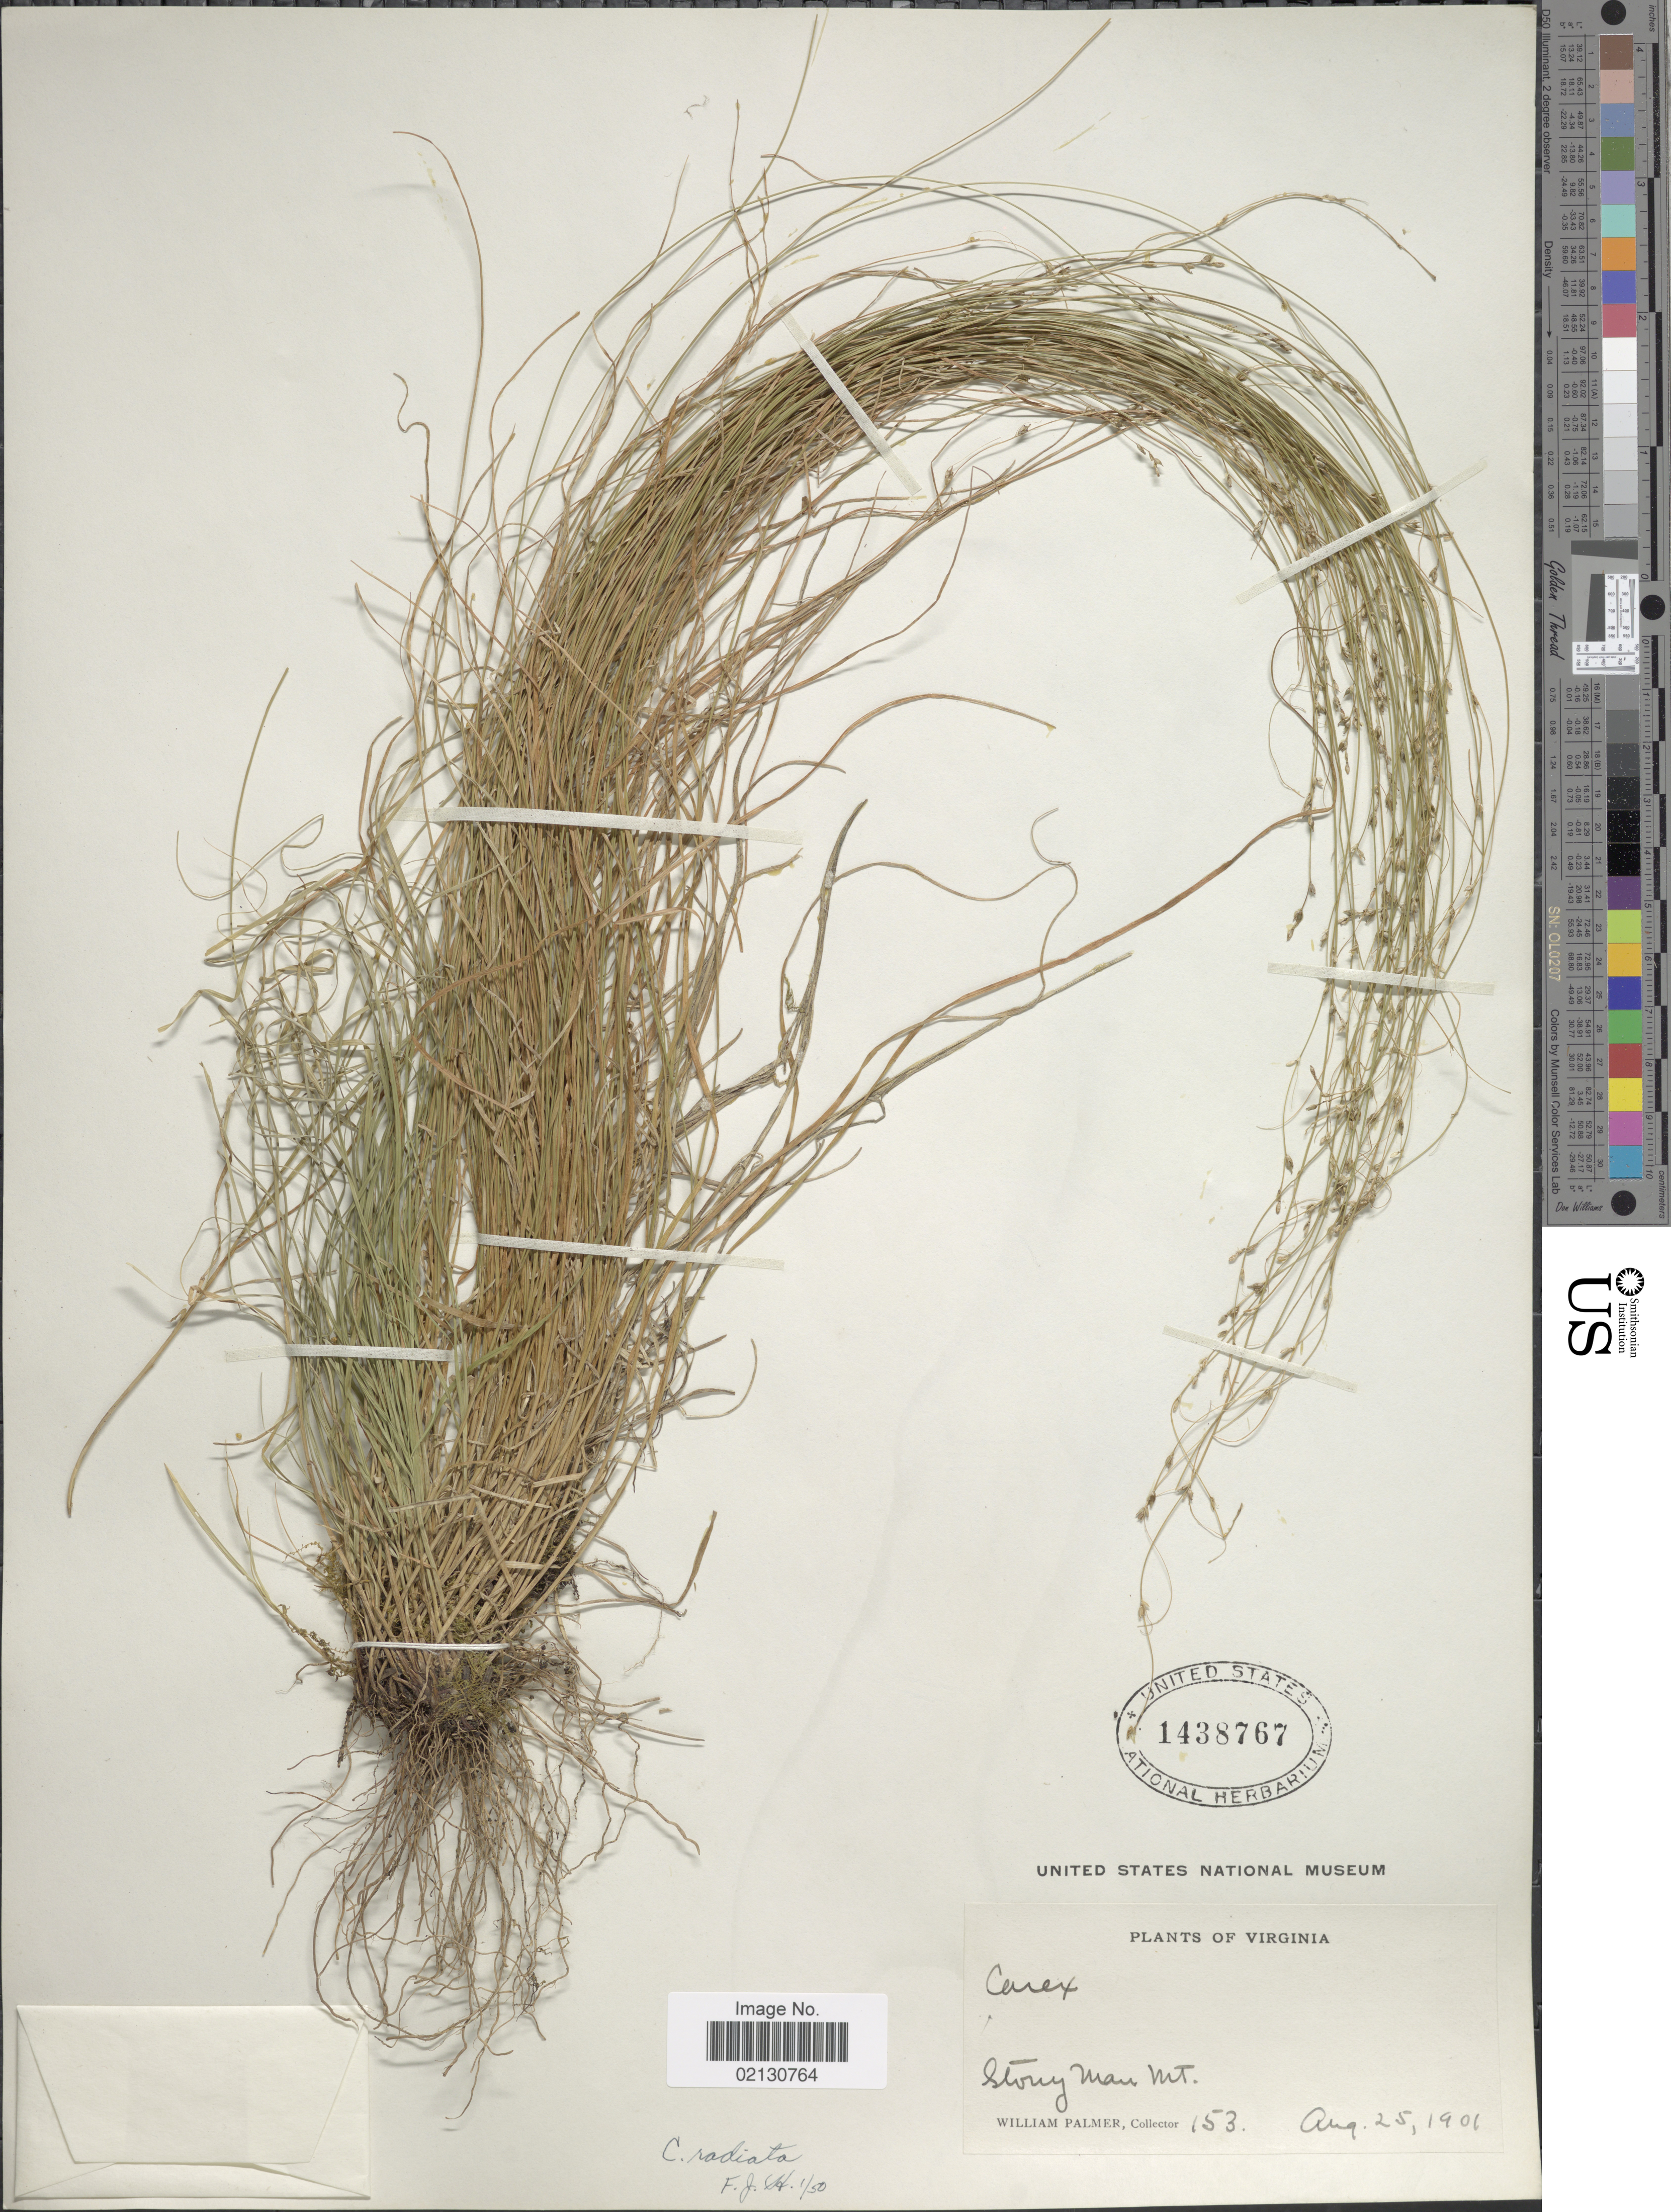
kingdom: Plantae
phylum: Tracheophyta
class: Liliopsida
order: Poales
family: Cyperaceae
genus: Carex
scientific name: Carex radiata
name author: (Wahlenb.) Small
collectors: W. Palmer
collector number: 153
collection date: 1901-08-25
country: United States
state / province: Virginia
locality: Stony Man Mt.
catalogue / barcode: US 1438767